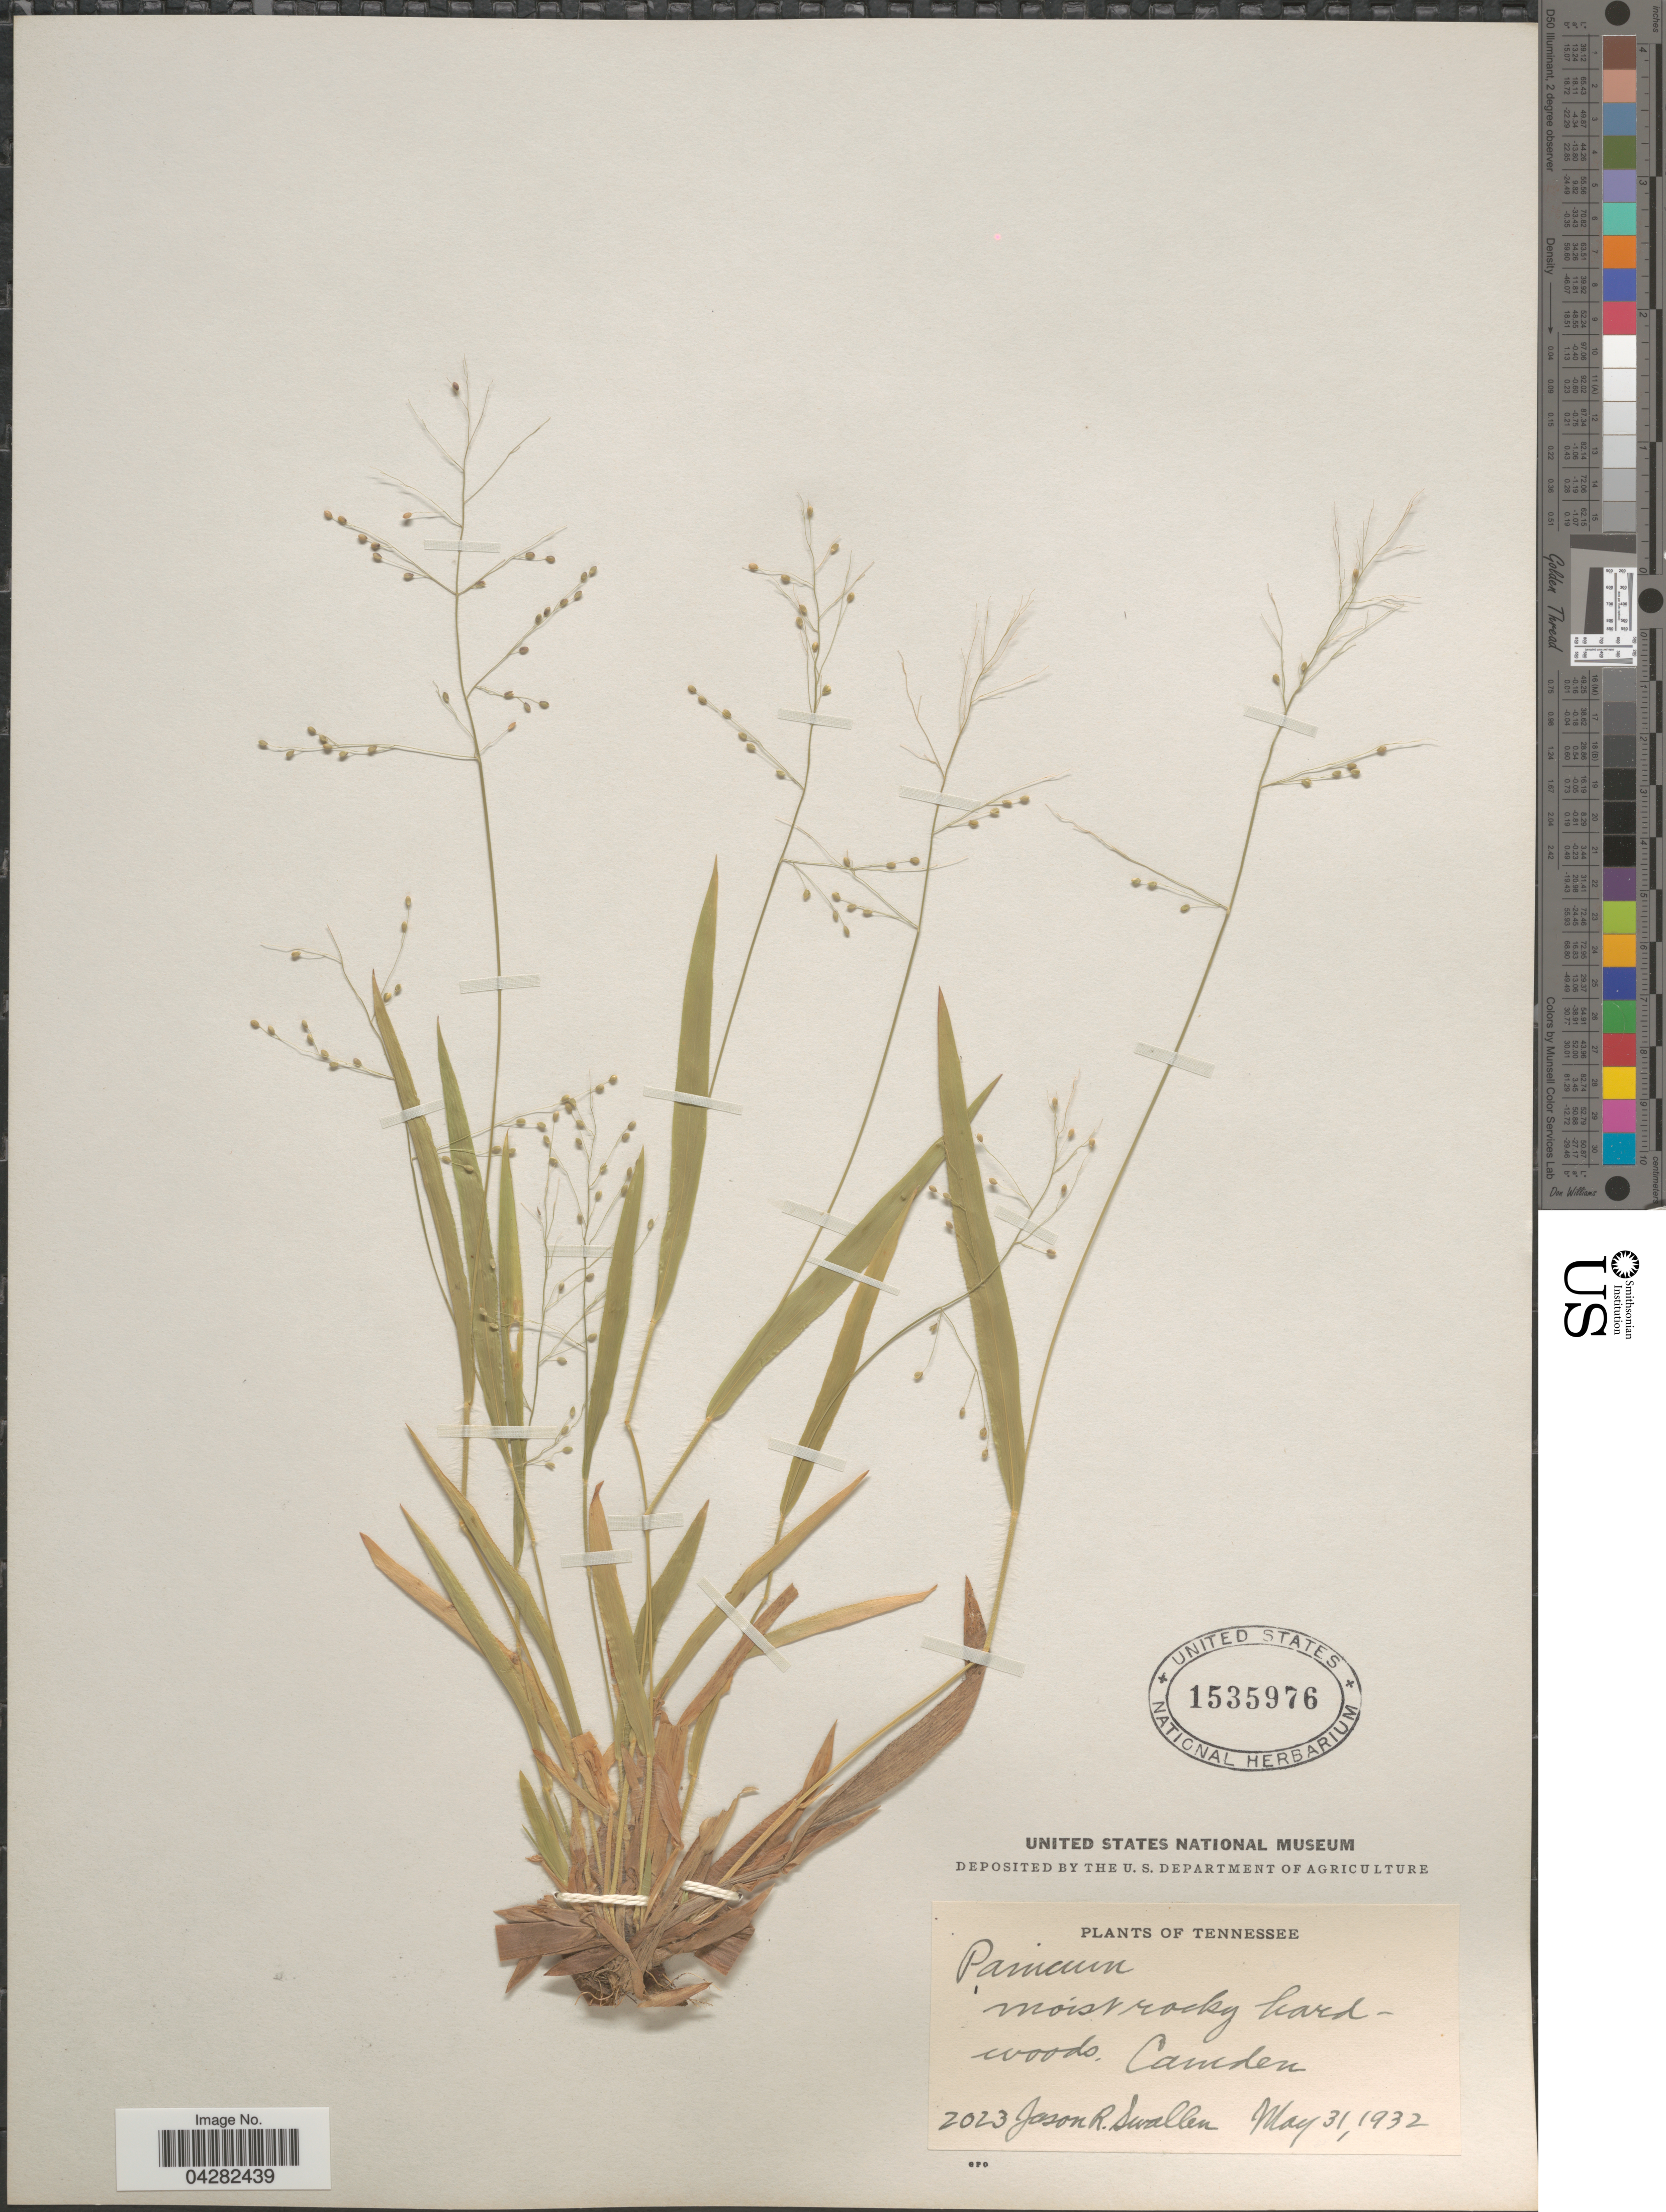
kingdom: Plantae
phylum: Tracheophyta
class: Liliopsida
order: Poales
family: Poaceae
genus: Dichanthelium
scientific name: Dichanthelium laxiflorum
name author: (Lam.) Gould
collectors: J. R. Swallen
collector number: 2023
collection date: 1932-05-31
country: United States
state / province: Tennessee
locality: Camden.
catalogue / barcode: US 1535976